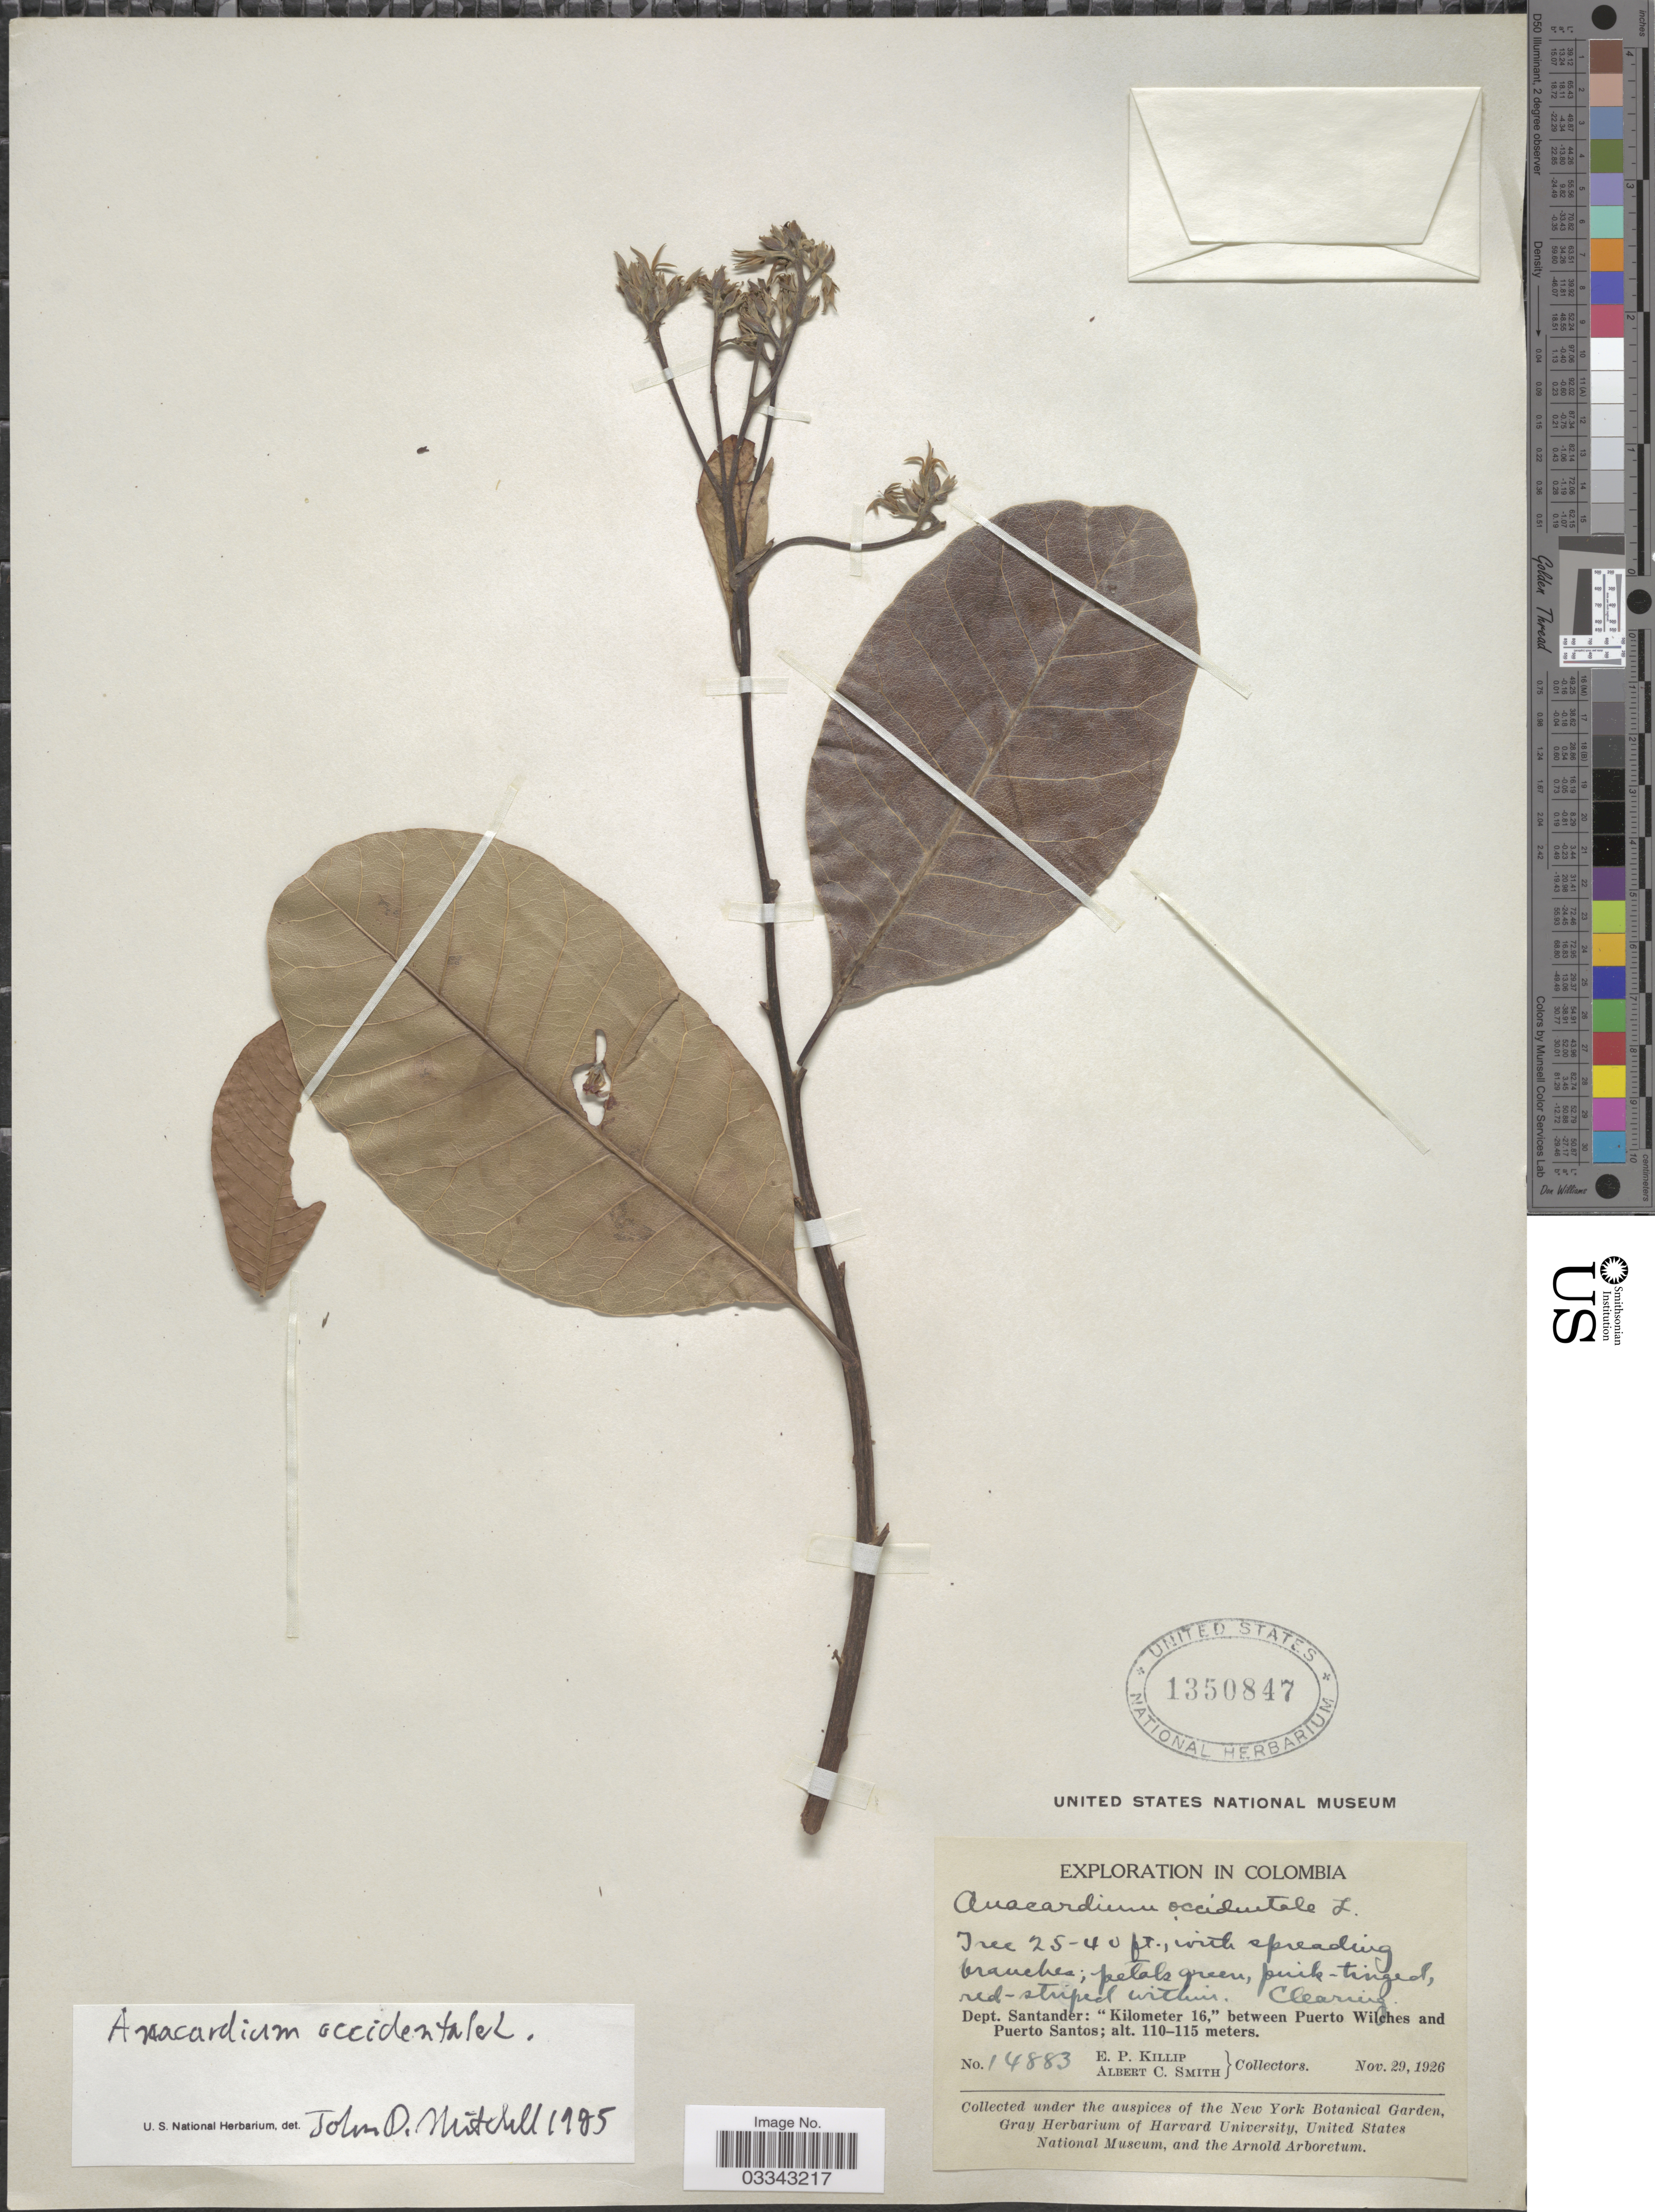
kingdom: Plantae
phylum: Tracheophyta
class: Magnoliopsida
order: Sapindales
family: Anacardiaceae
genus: Anacardium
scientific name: Anacardium occidentale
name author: L.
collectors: E. P. Killip & A. C. Smith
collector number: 14883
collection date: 1926-11-29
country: Colombia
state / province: Santander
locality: Dept. Santander: 'Kilometer 16.' between Puerto Wilches and Puerto Santos.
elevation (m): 110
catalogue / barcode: US 1350847